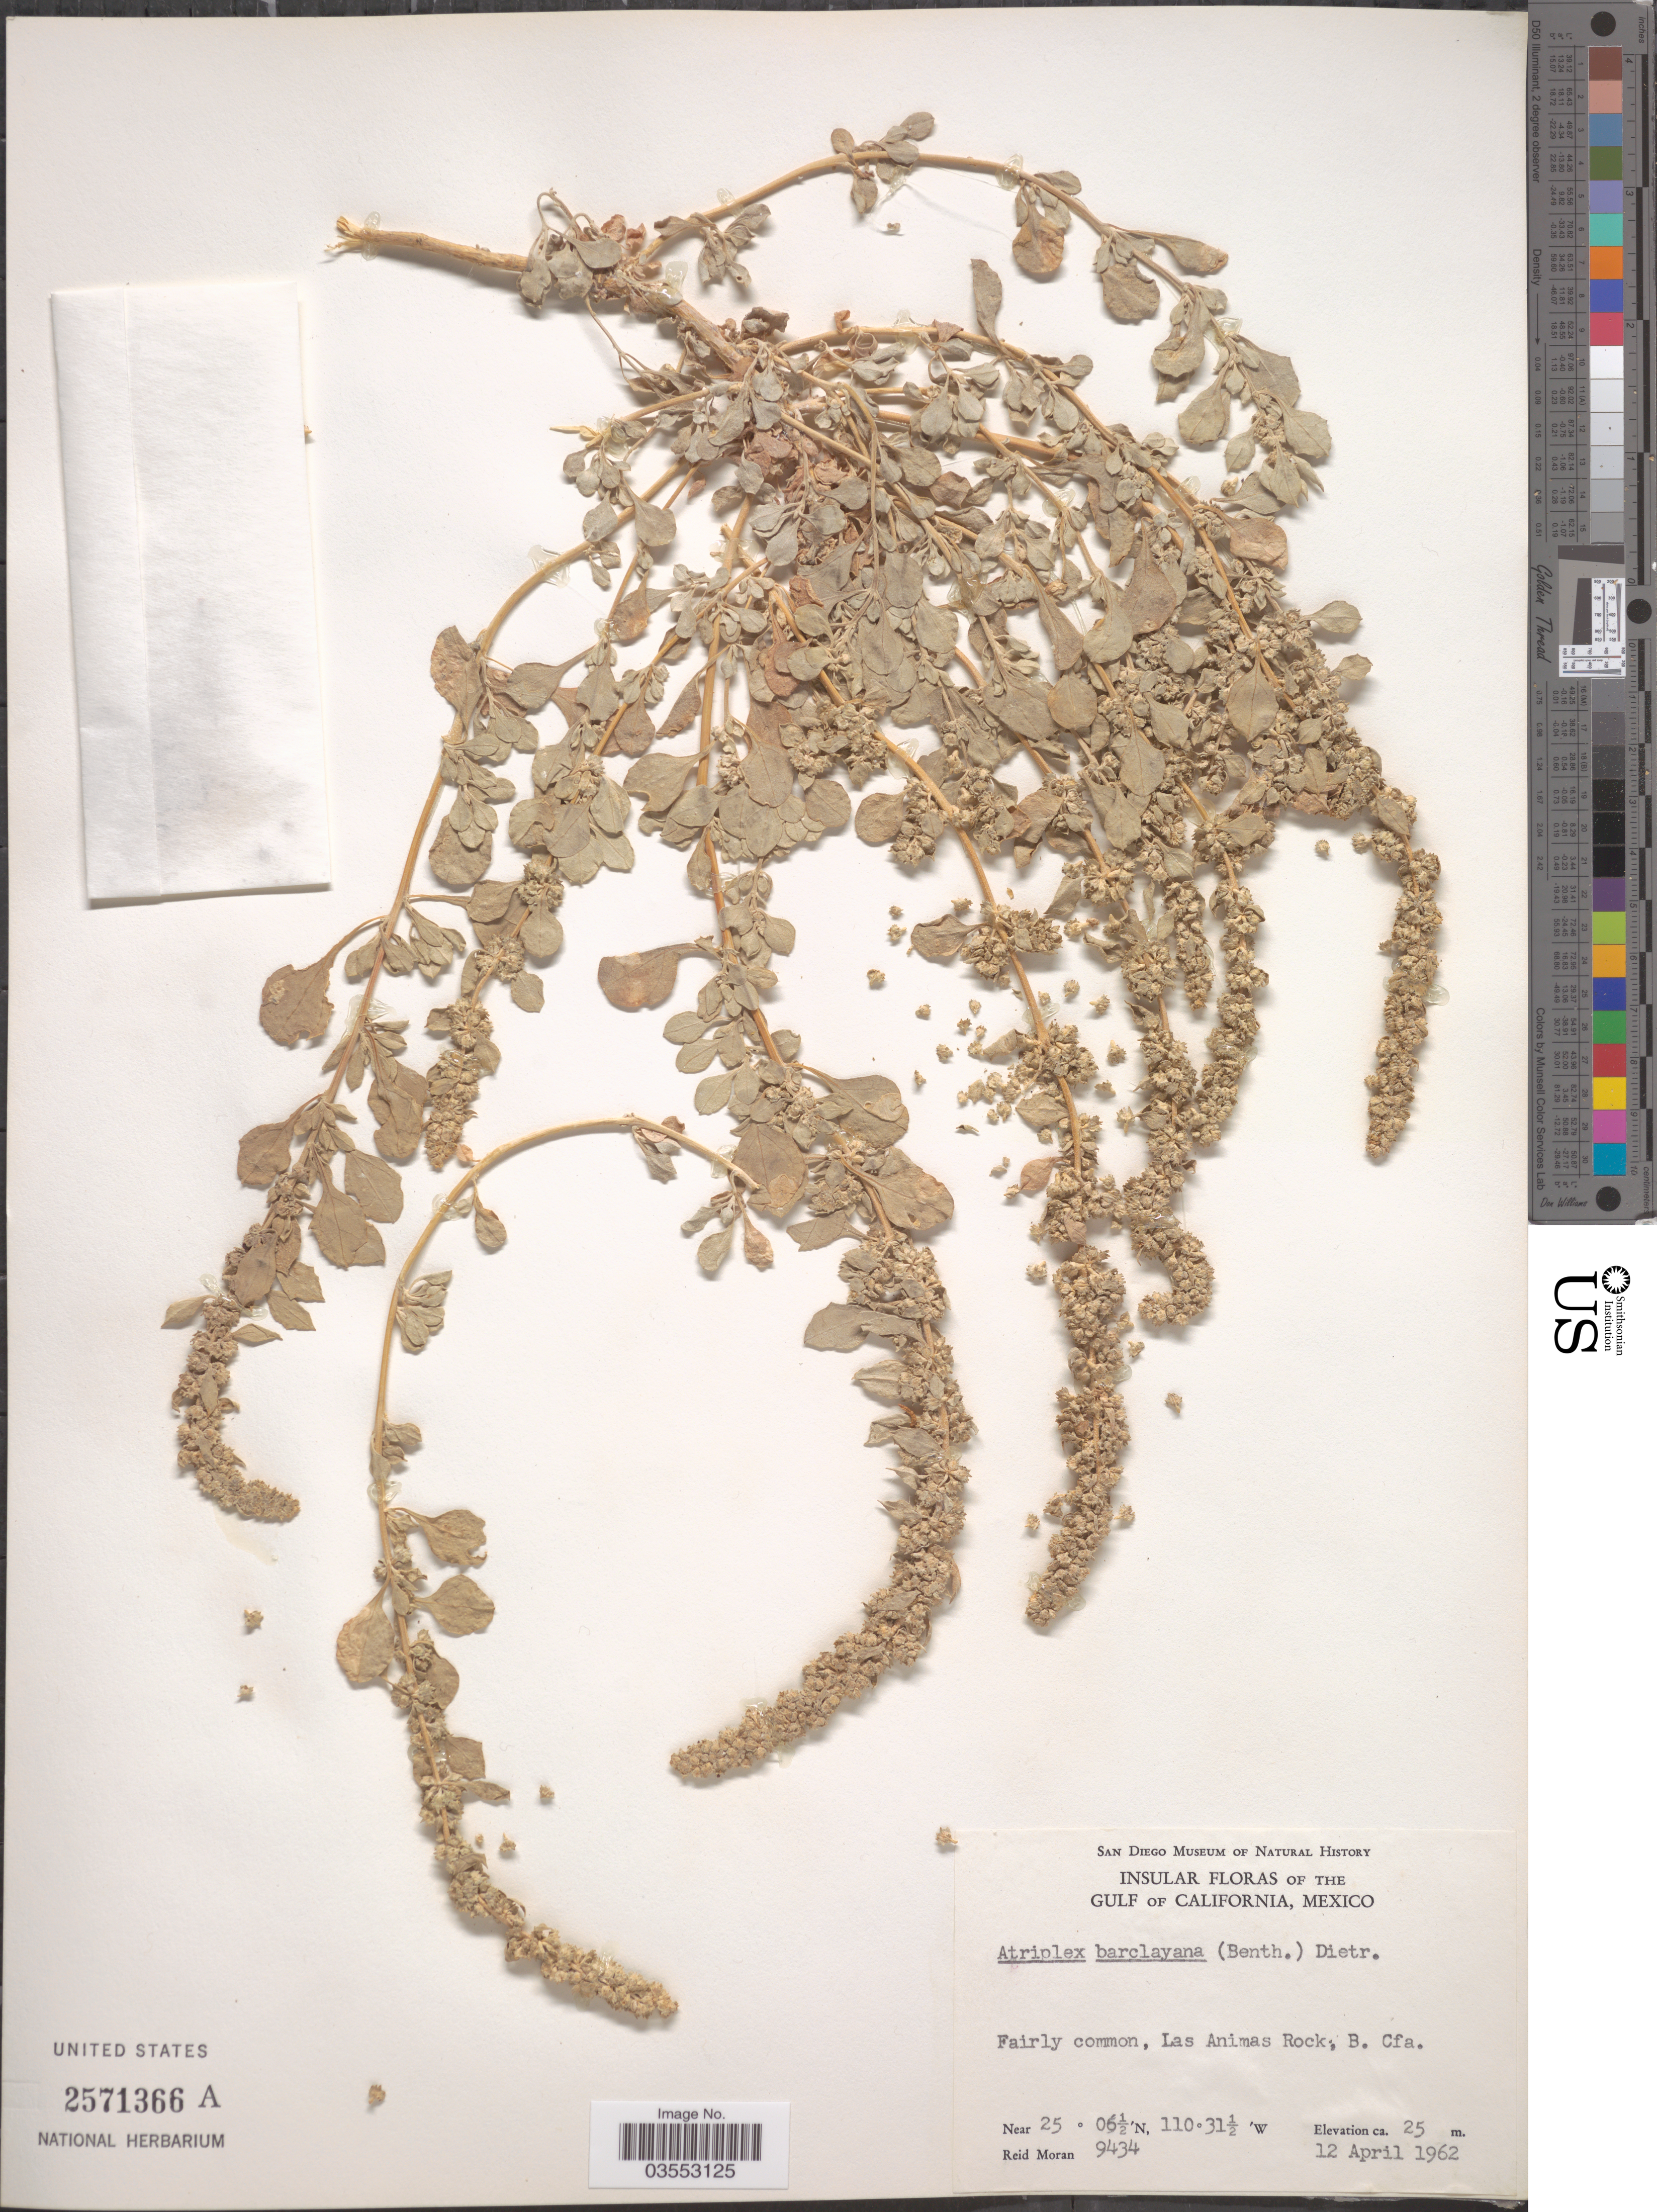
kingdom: Plantae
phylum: Tracheophyta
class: Magnoliopsida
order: Caryophyllales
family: Amaranthaceae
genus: Atriplex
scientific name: Atriplex barclayana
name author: (Benth.) D. Dietr.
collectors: R. Moran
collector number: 9434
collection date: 1962-04-12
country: Mexico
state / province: Baja California Sur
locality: Gulf of California. Las Animas Rock.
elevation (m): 25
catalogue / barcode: US 2571366A